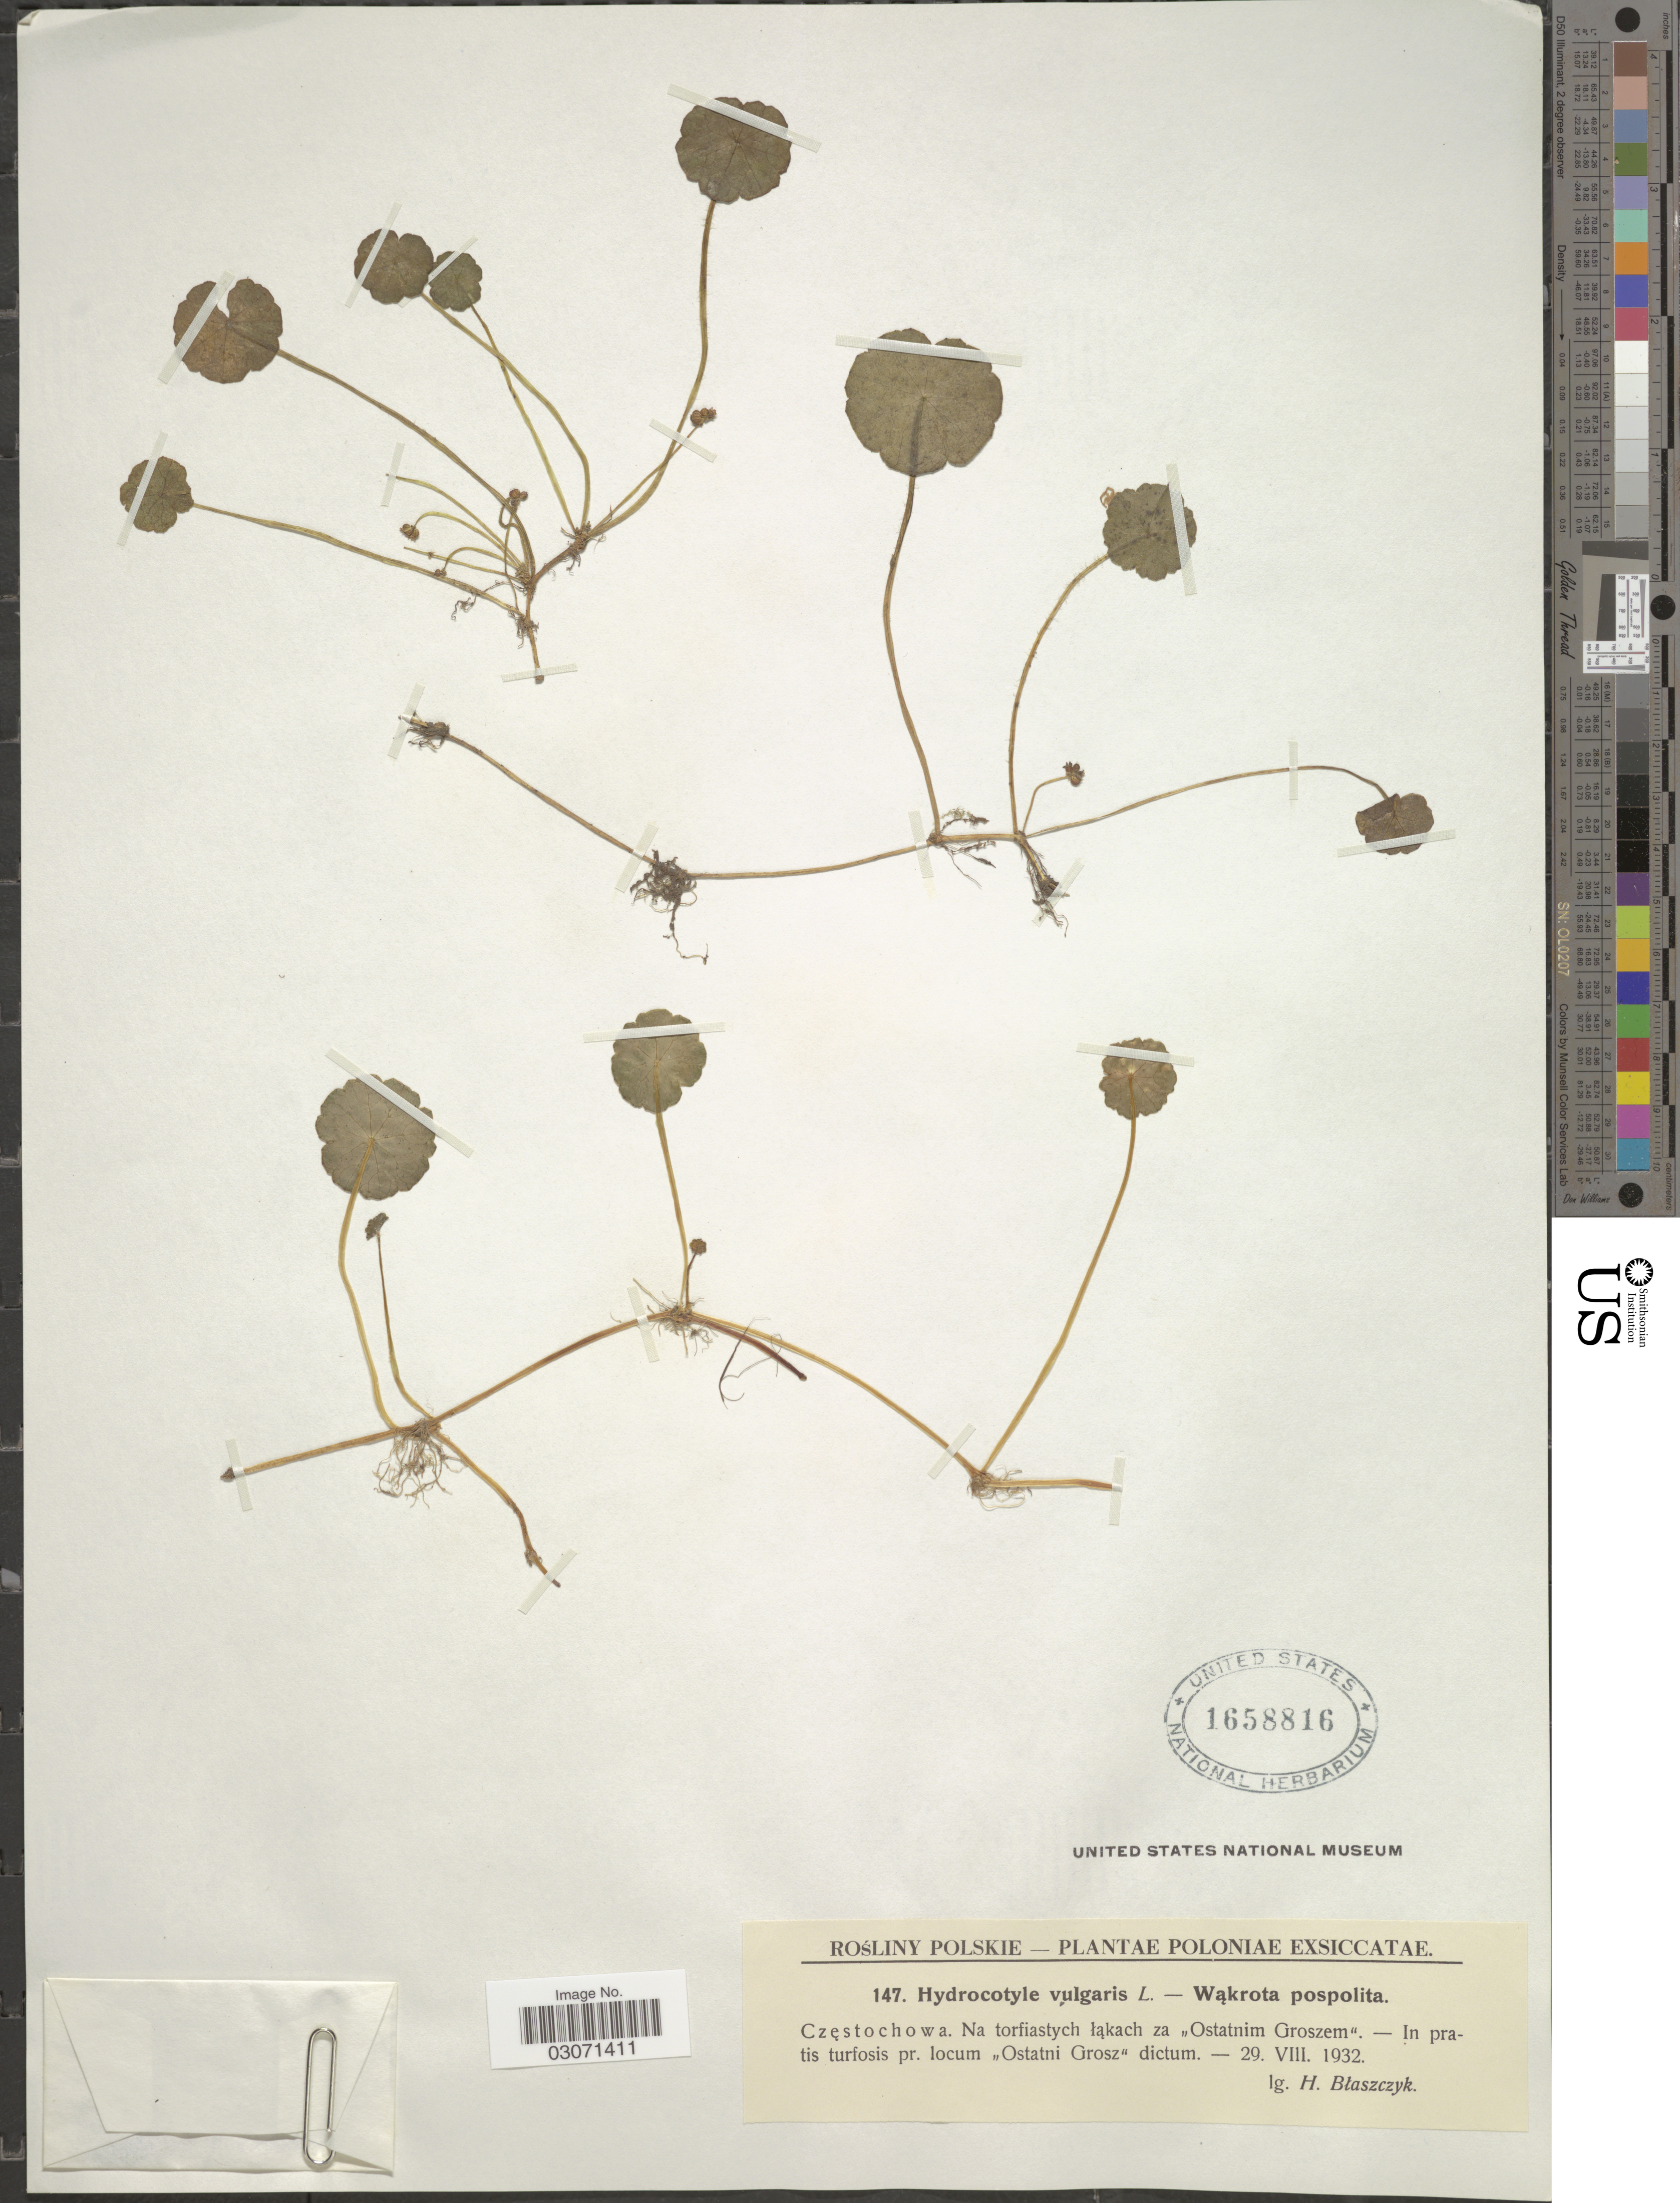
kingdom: Plantae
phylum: Tracheophyta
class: Magnoliopsida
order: Apiales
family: Araliaceae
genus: Hydrocotyle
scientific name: Hydrocotyle vulgaris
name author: L.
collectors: H. Blaszczyk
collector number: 147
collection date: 1932-08-29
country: Poland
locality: Poloniae. Pr. locum "Ostatni Grosz" dictum.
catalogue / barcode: US 1658816